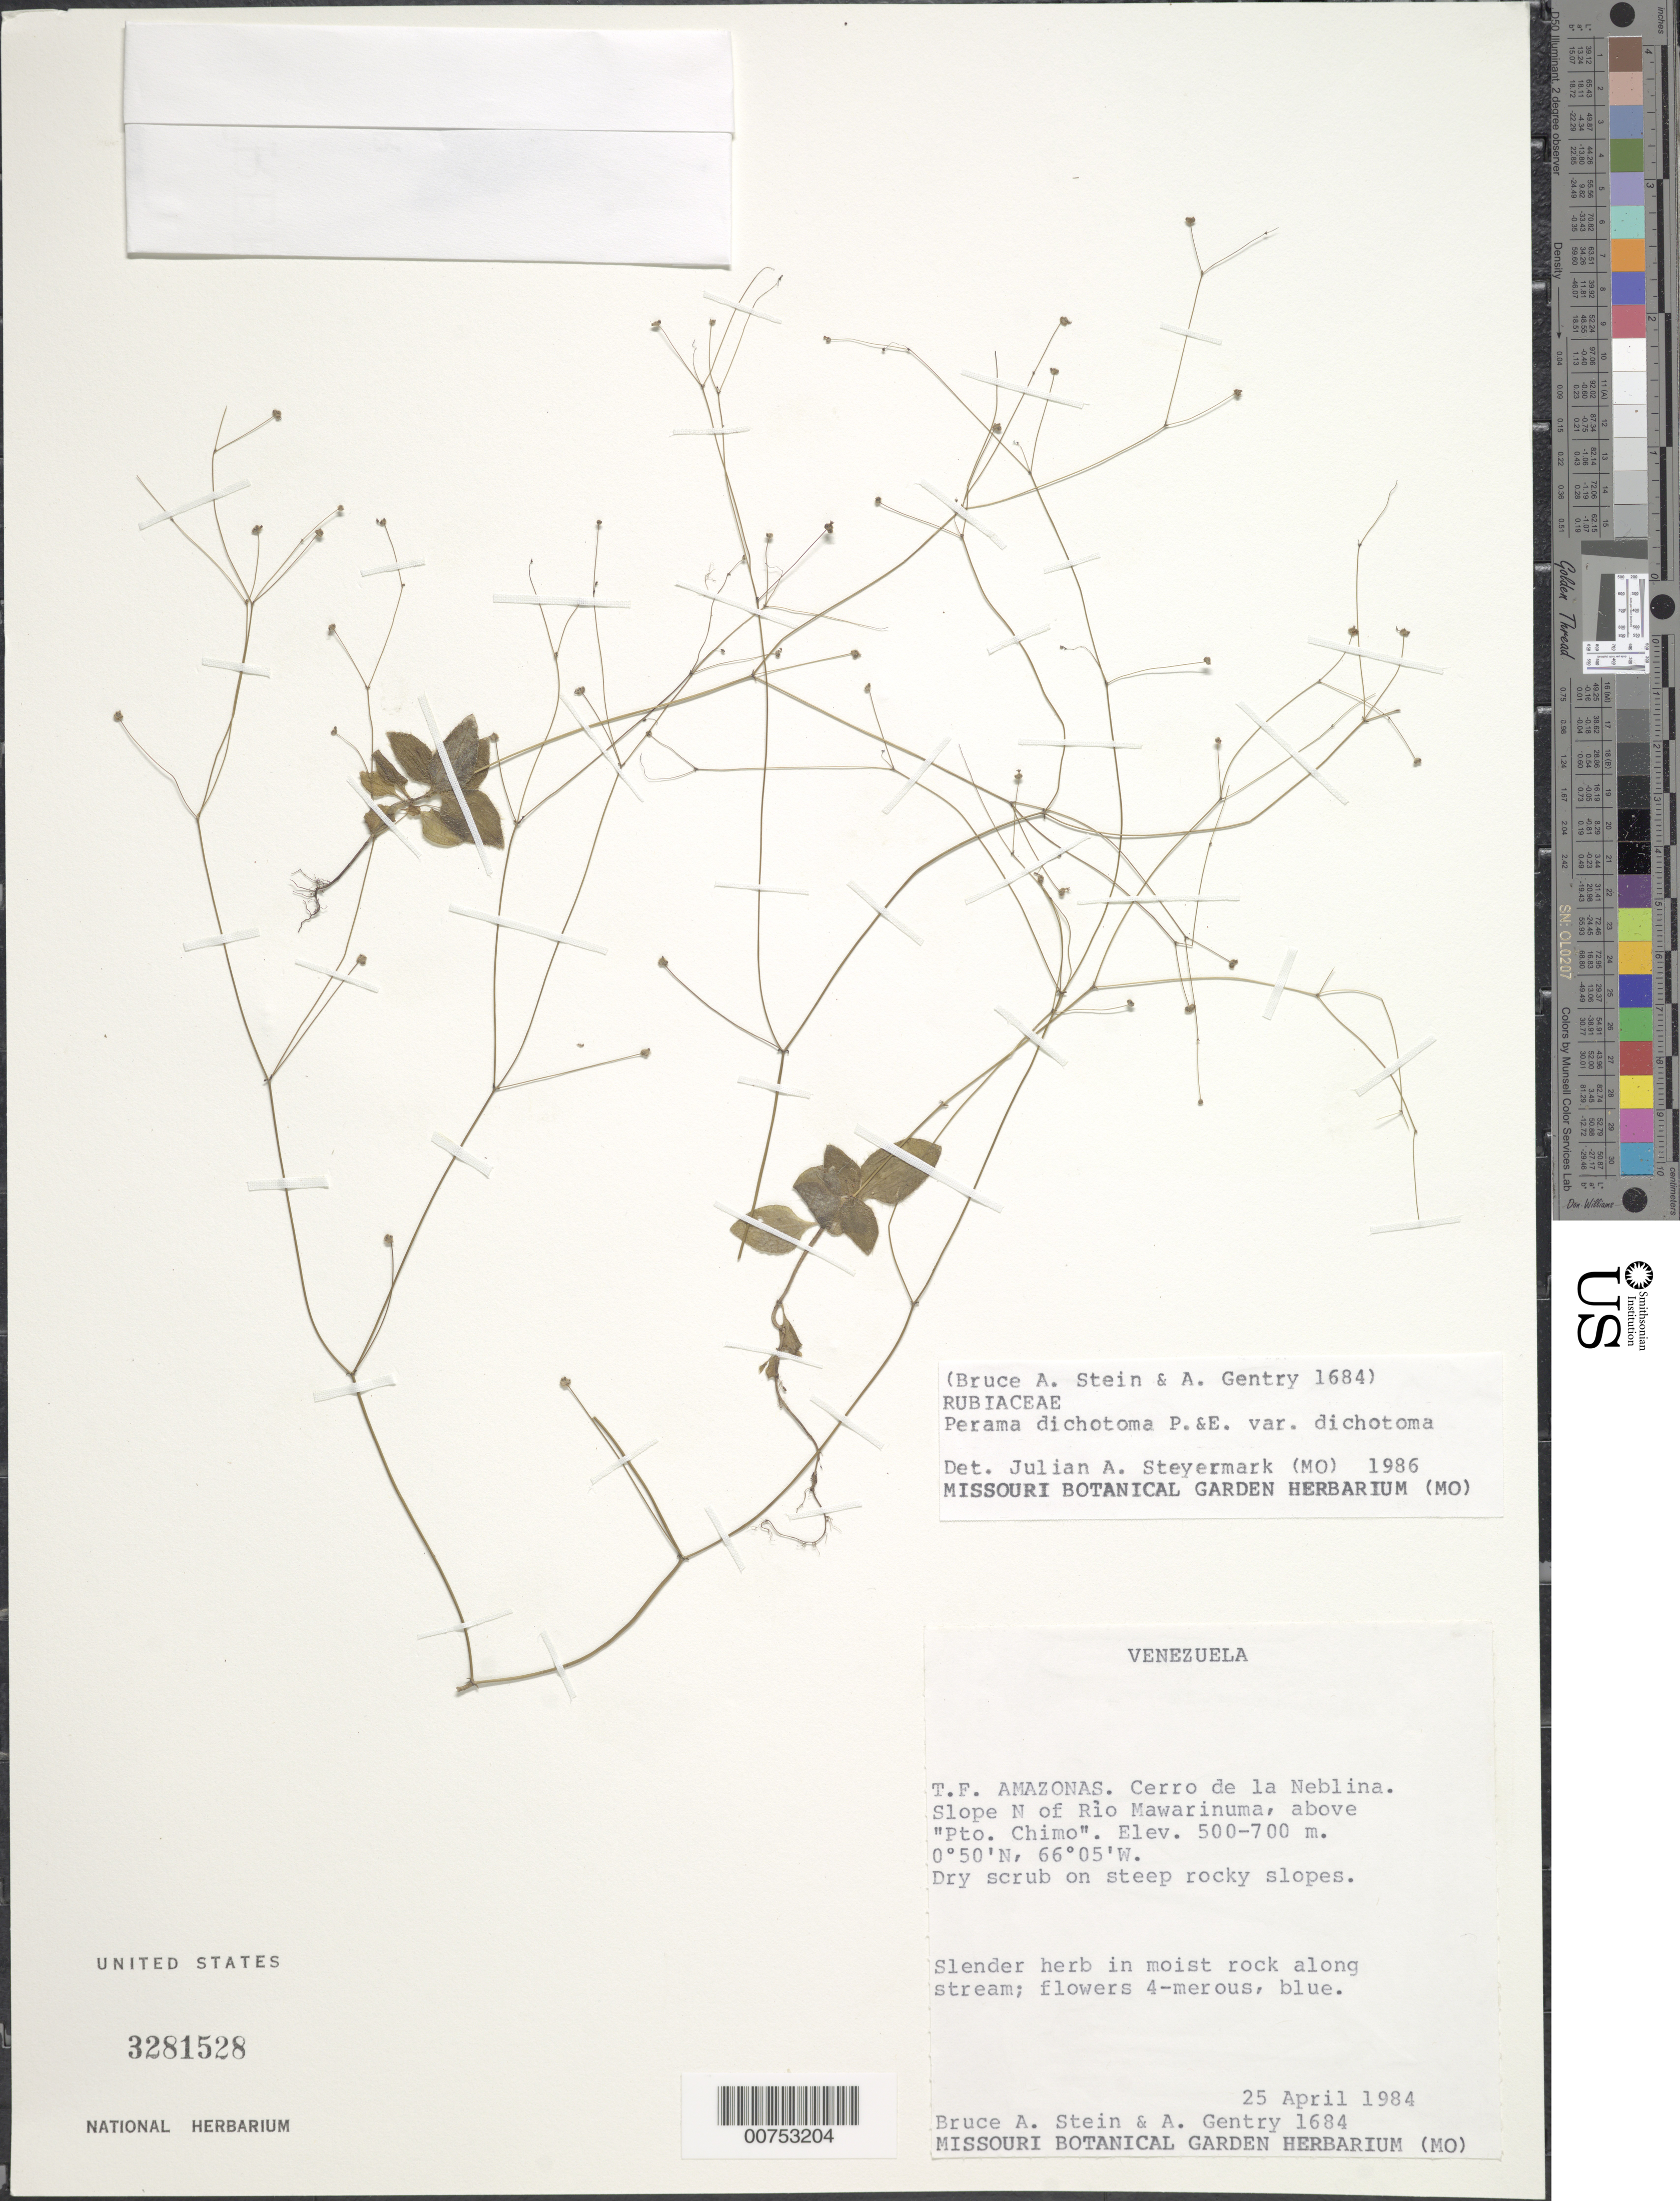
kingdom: Plantae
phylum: Tracheophyta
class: Magnoliopsida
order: Gentianales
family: Rubiaceae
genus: Perama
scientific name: Perama dichotoma var. dichotoma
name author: Poepp.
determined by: Steyermark, Julian A., (VEN)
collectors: B. A. Stein & A. H. Gentry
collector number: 1684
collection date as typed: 25-Apr-84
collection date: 1984-04-25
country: Venezuela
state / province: Amazonas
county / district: Río Negro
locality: Cerro de la Neblina, slope N of Río Mawarinuma, above Pto. Chimo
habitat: Dry scrub on steep rocky slopes; in moist rock along stream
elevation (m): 500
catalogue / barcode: US 3281528